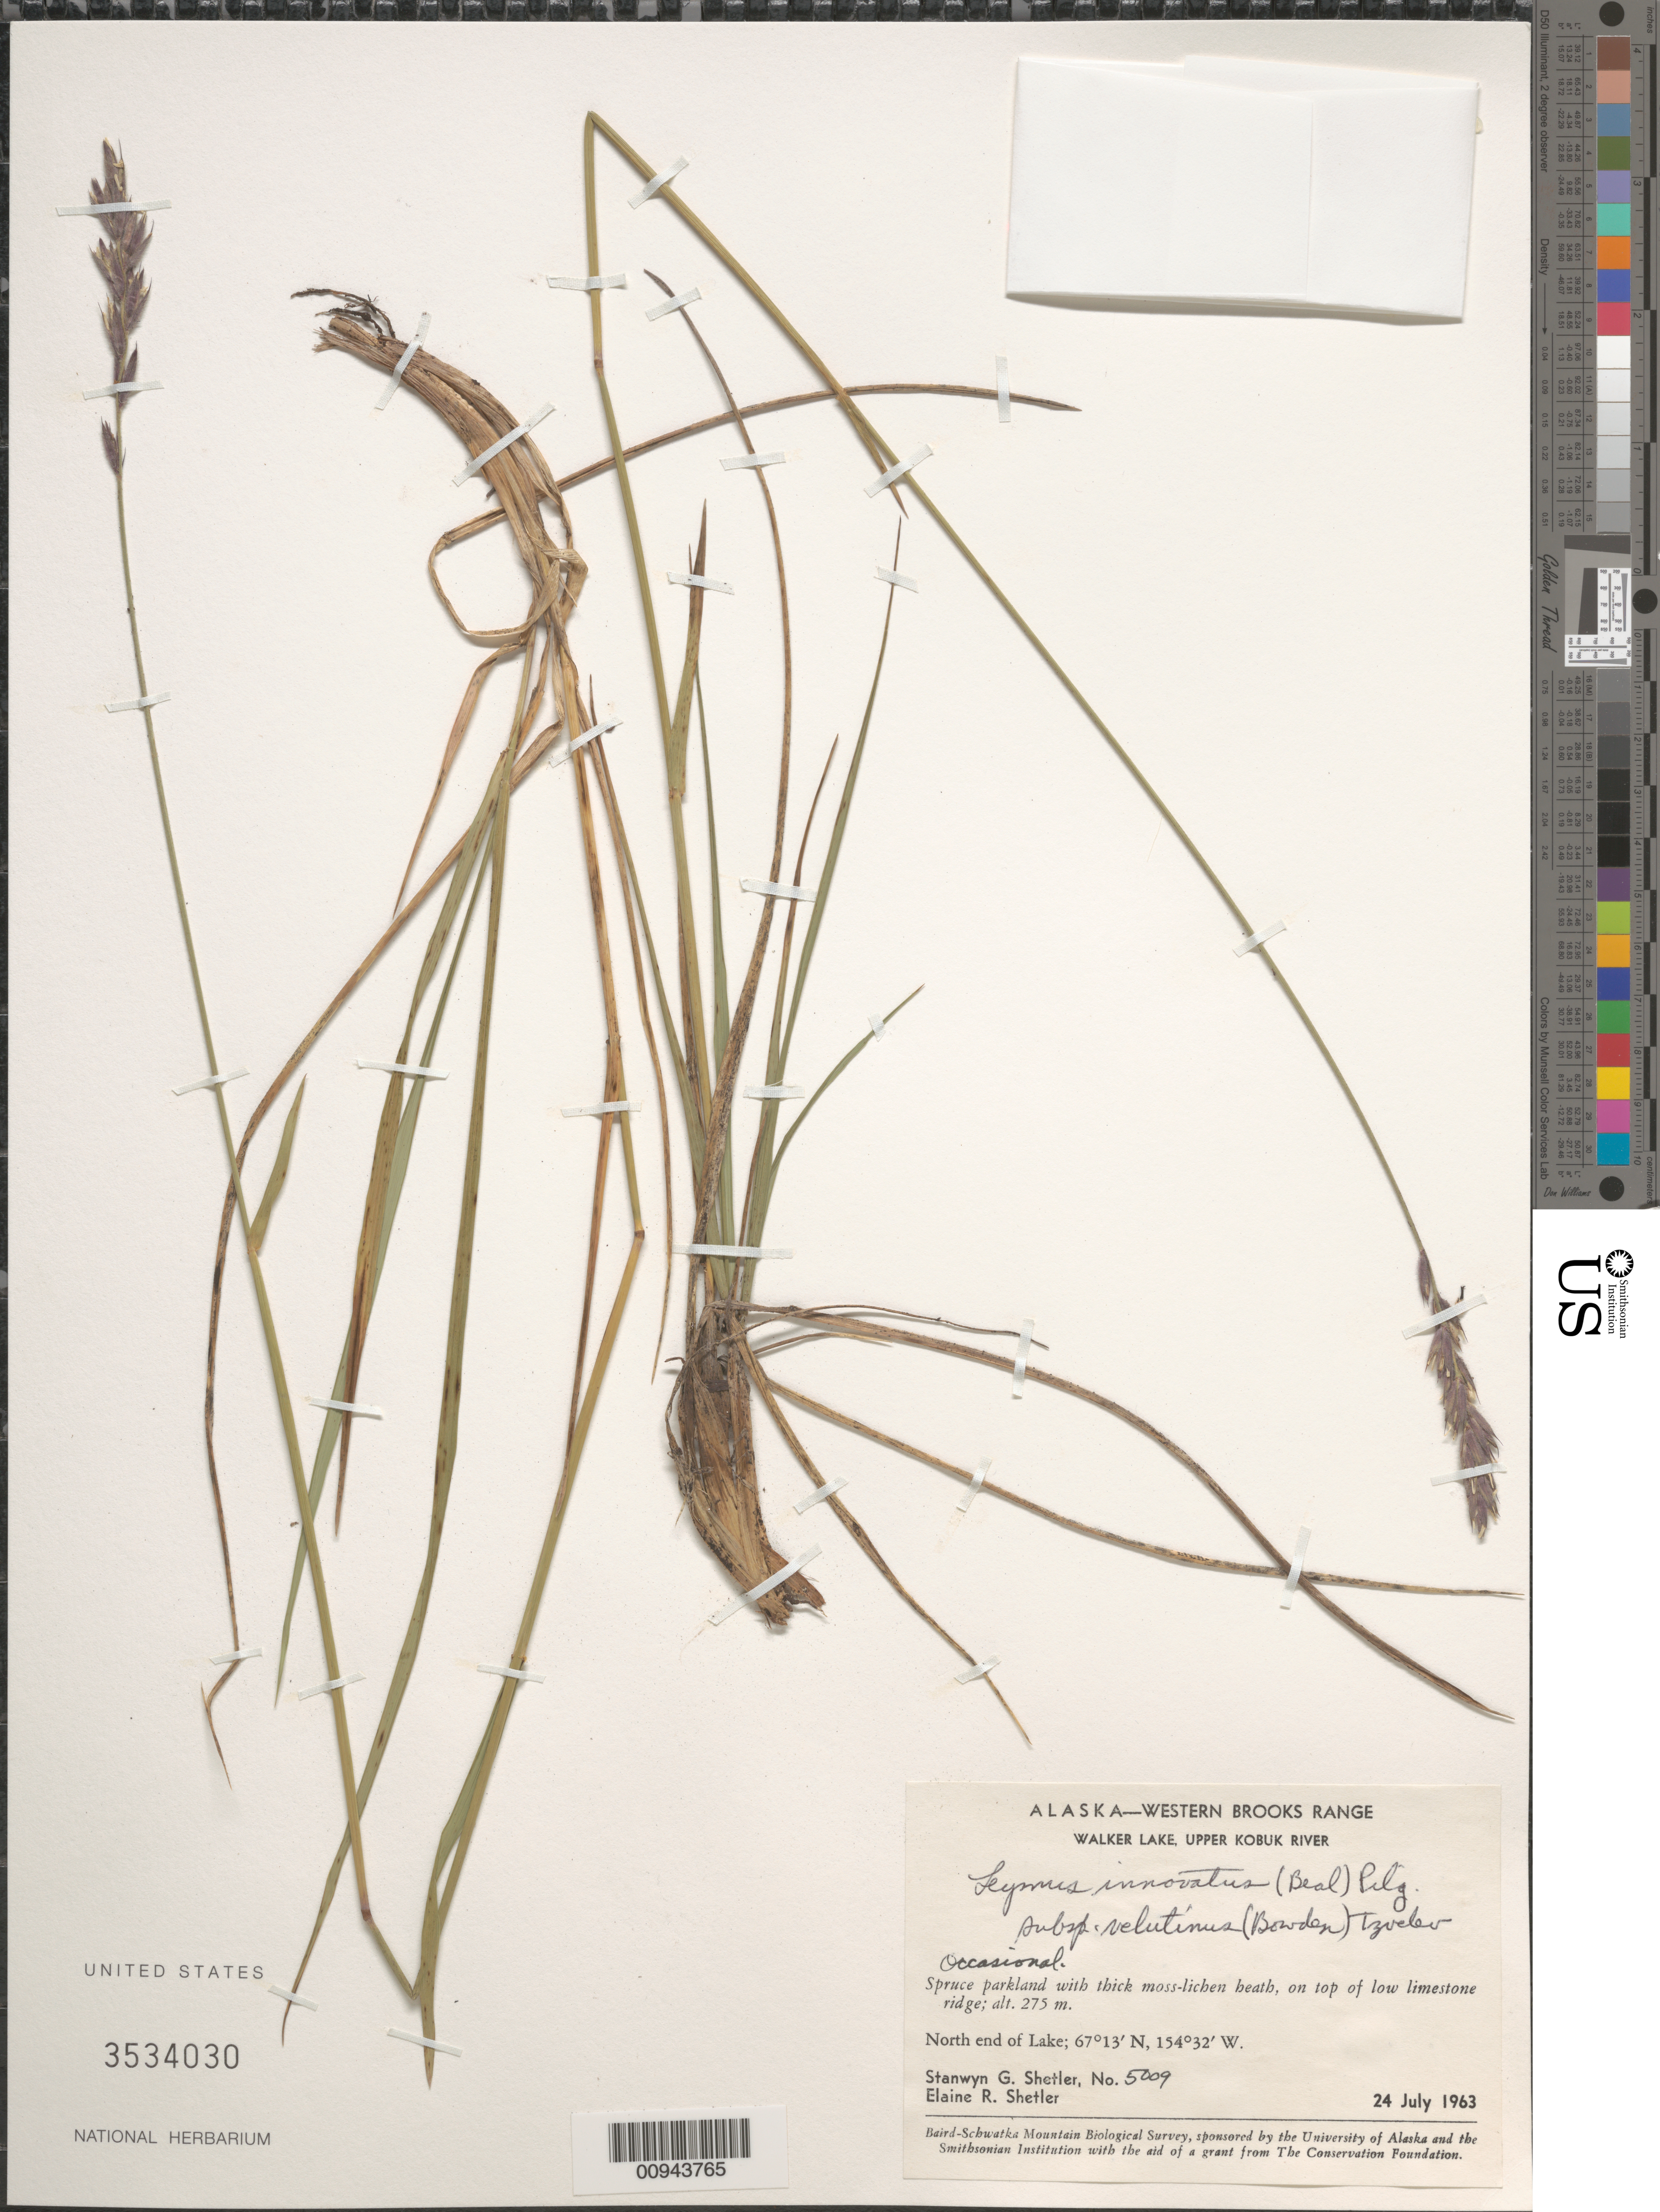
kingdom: Plantae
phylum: Tracheophyta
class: Liliopsida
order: Poales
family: Poaceae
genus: Leymus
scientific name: Leymus innovatus subsp. velutinus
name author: (Bowden) Tzvelev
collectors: S. Shetler & E. R. Shetler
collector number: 5009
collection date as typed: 24 Jul 1963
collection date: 1963-07-24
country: United States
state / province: Alaska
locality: North end of Walker Lake. Western Brooks Range, Upper Kobuk River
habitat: Spruce parkland with thick moss-lichen heath, on top of low limestone ridge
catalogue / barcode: US 3534030